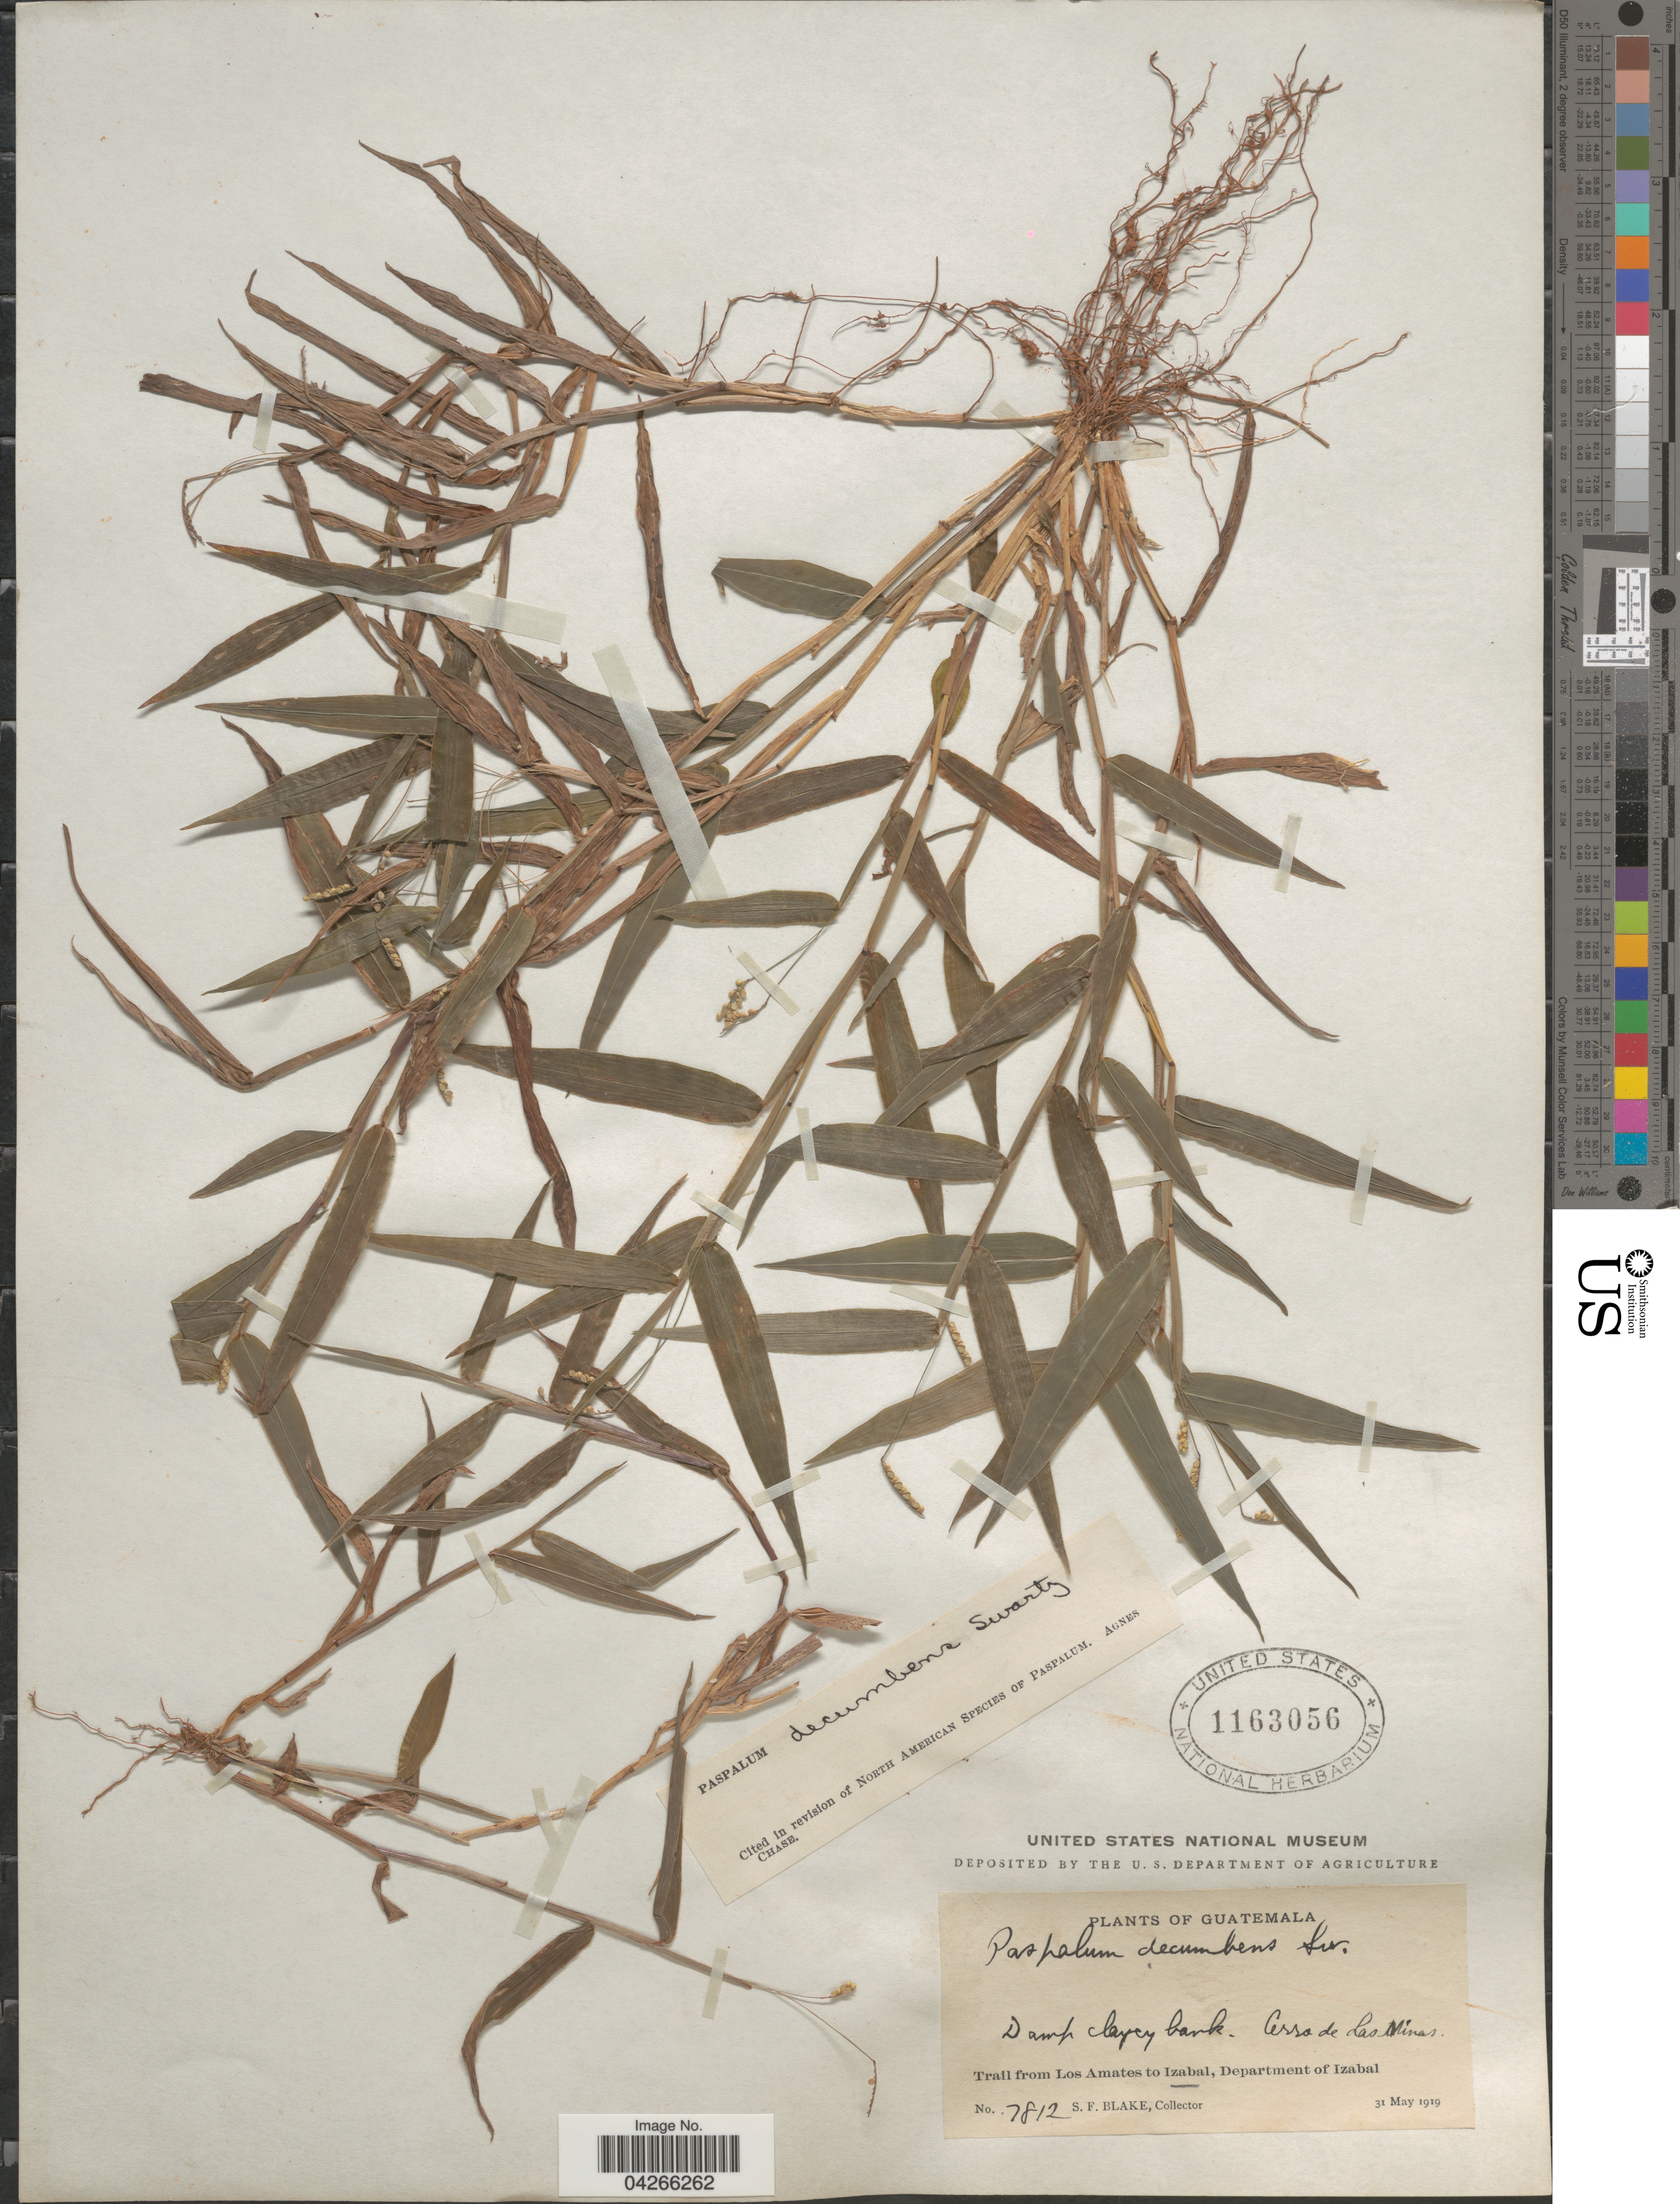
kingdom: Plantae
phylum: Tracheophyta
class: Liliopsida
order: Poales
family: Poaceae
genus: Paspalum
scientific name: Paspalum decumbens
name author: Sw.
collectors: S. Blake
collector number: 7812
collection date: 1919-05-31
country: Guatemala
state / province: Izabal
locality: Damp clayey bank. Cerra de Las Minas. Trail from Los Amates to Izabal, Departament of Izabal.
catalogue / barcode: US 1163056